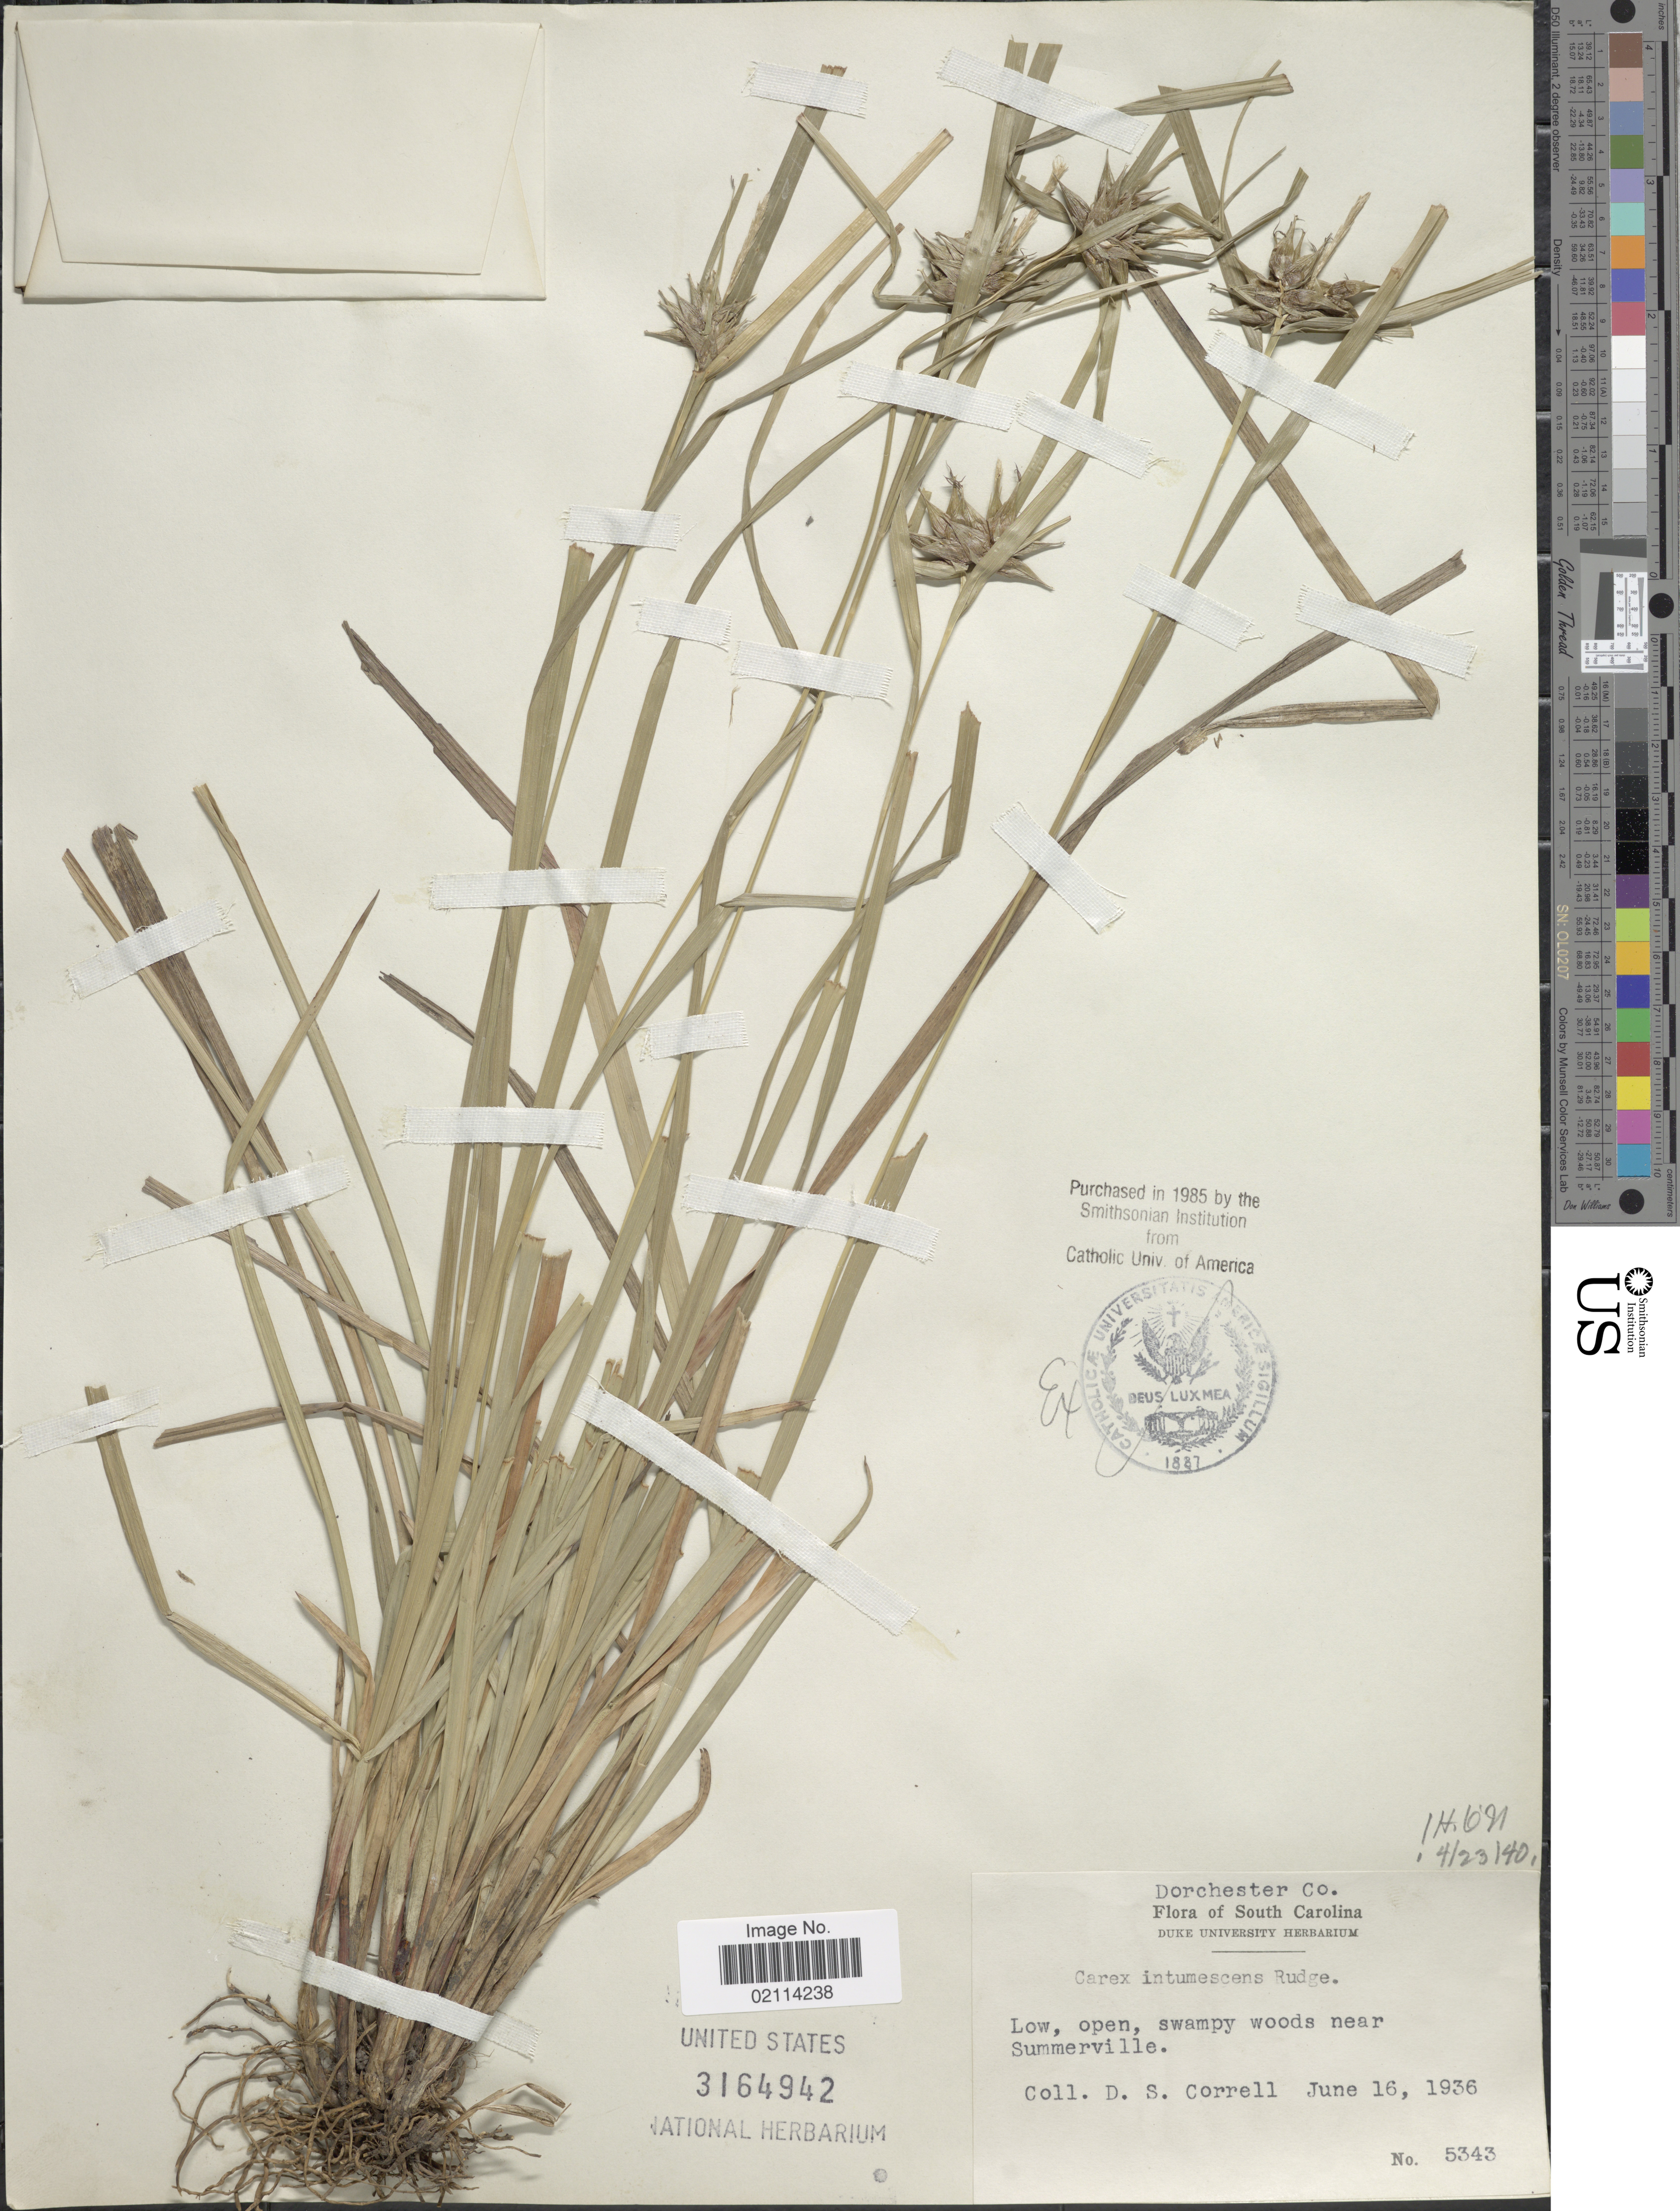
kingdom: Plantae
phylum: Tracheophyta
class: Liliopsida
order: Poales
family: Cyperaceae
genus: Carex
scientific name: Carex intumescens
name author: Rudge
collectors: D. S. Correll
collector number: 5343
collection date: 1936-06-16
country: United States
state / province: South Carolina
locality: Dorchester Co., low, open, swampy woods near Summerville.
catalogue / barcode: US 3164942